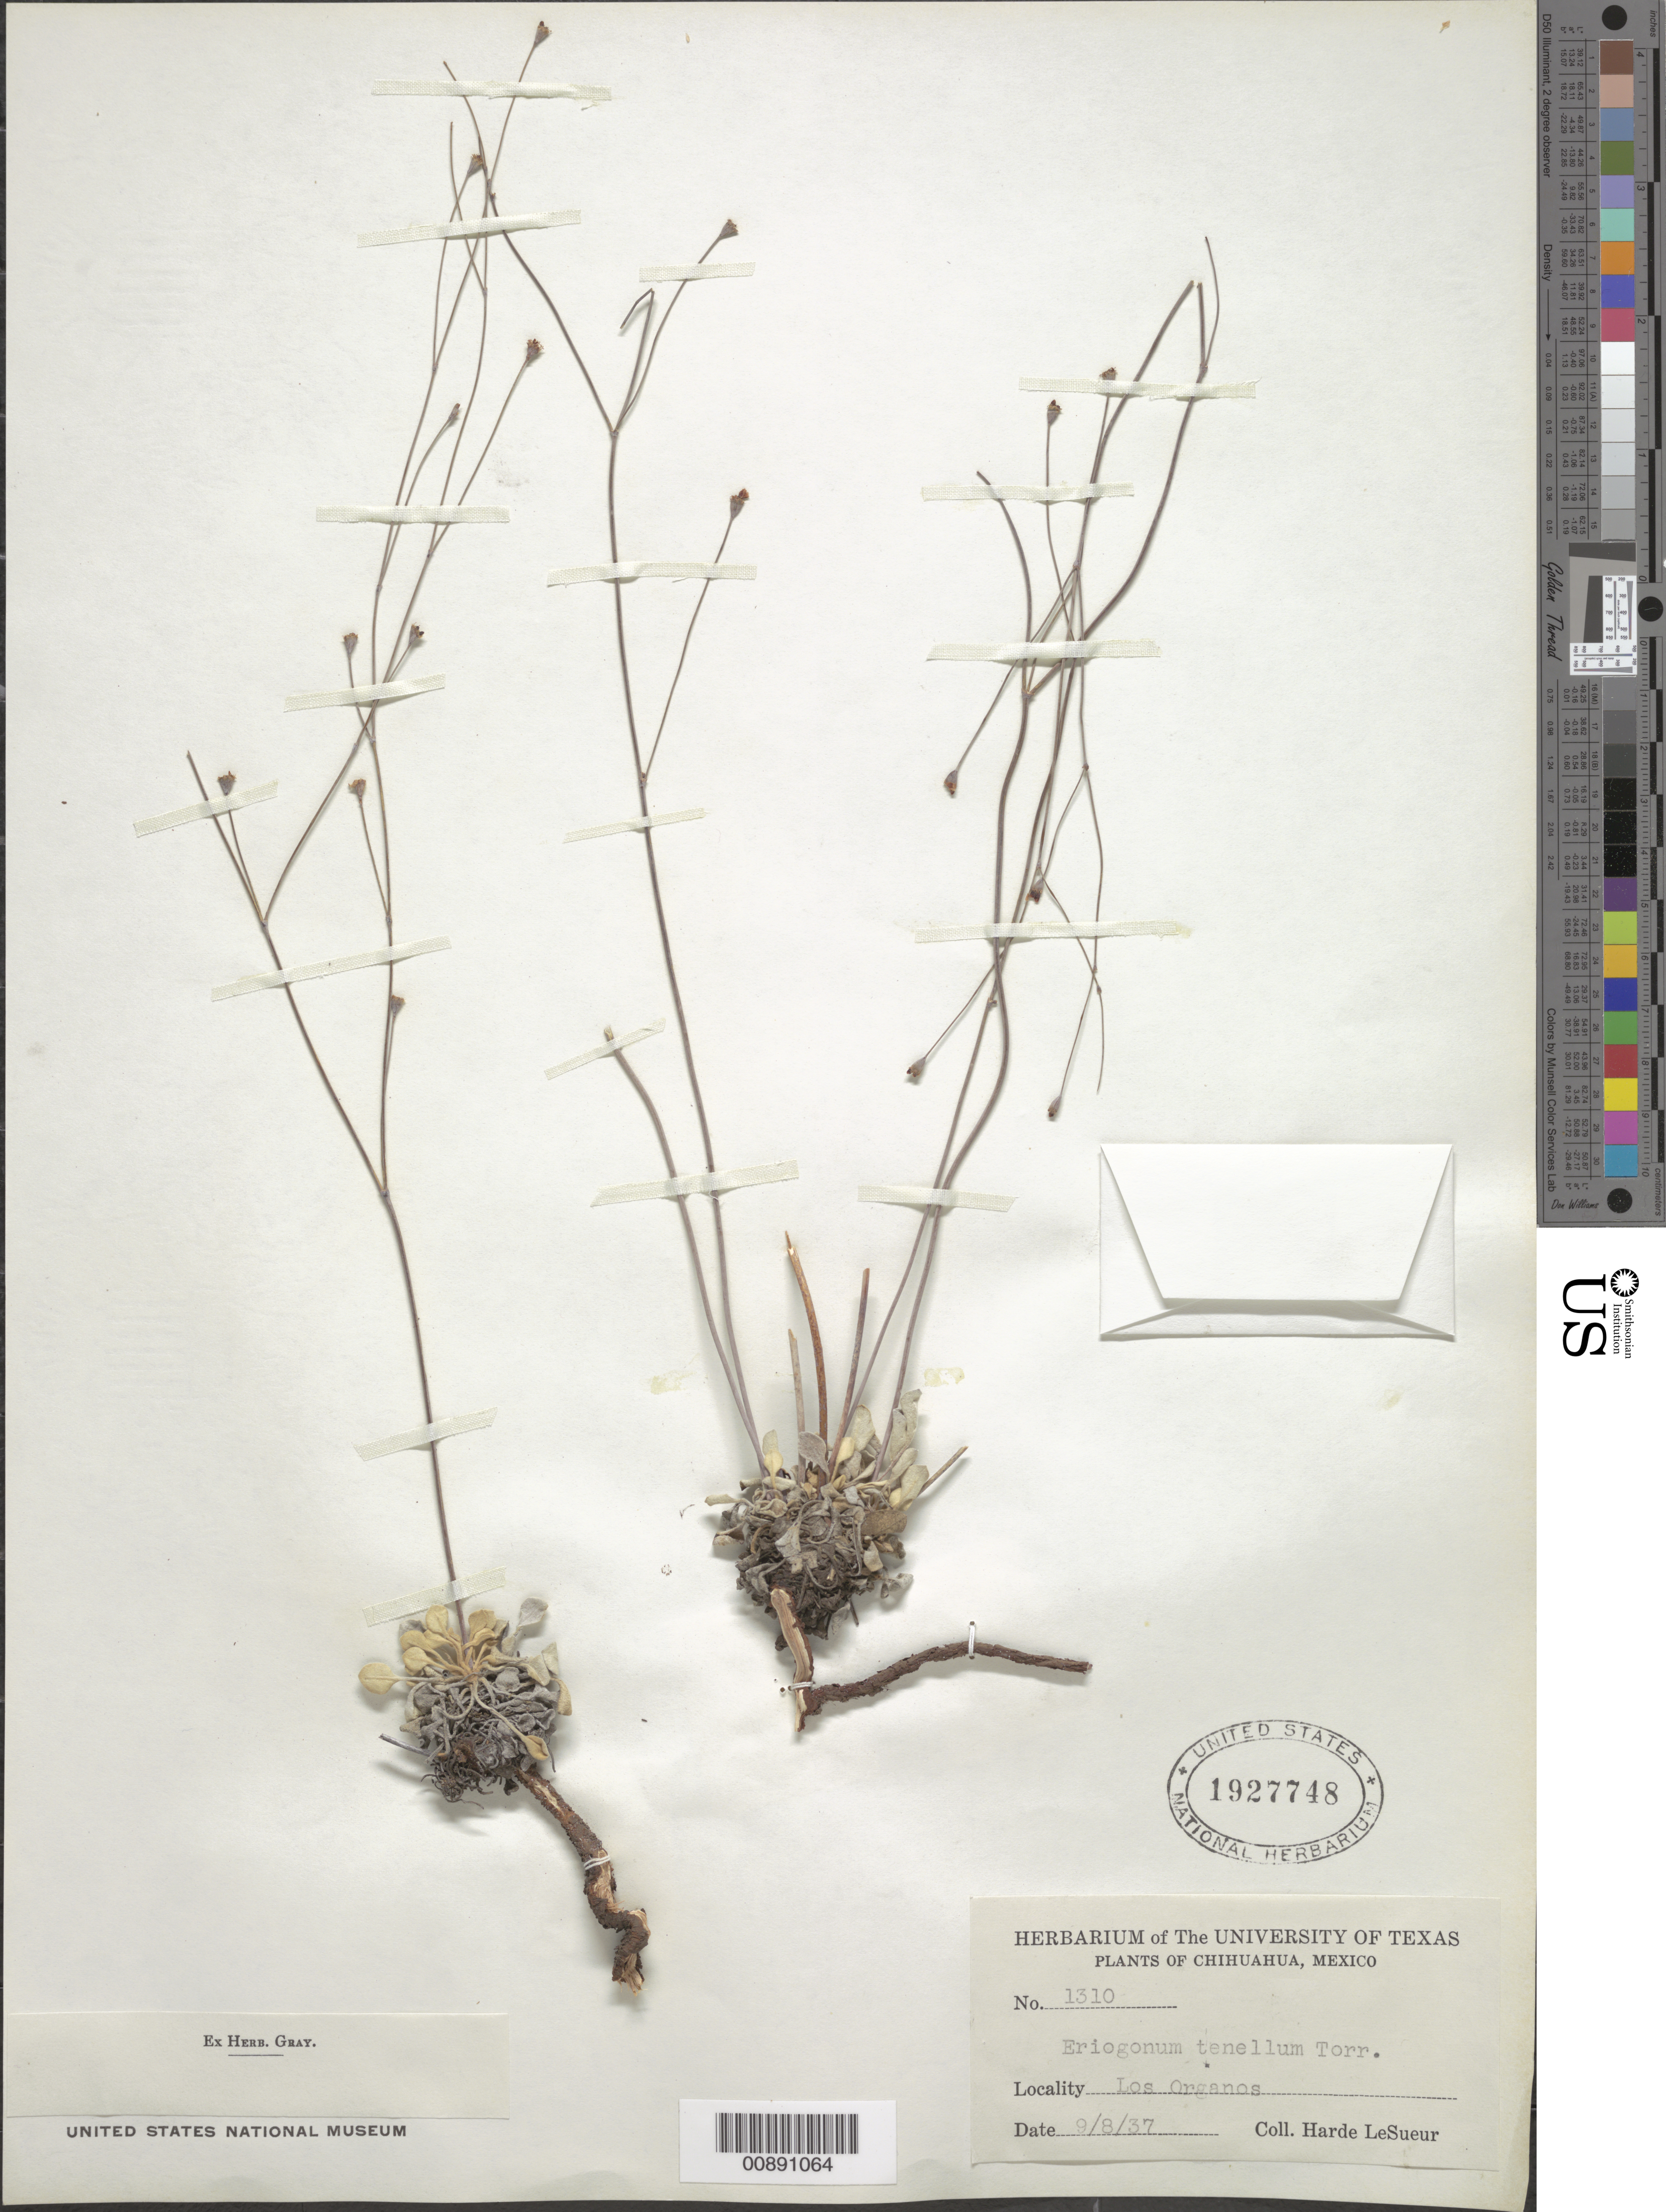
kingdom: Plantae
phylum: Tracheophyta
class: Magnoliopsida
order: Caryophyllales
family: Polygonaceae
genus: Eriogonum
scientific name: Eriogonum tenellum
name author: Torr.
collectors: D. H. LeSueur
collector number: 1310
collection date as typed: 08 Sep 1937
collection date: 1937-09-08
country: Mexico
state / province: Chihuahua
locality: Los Organos, Chihuahua.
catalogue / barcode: US 1927748